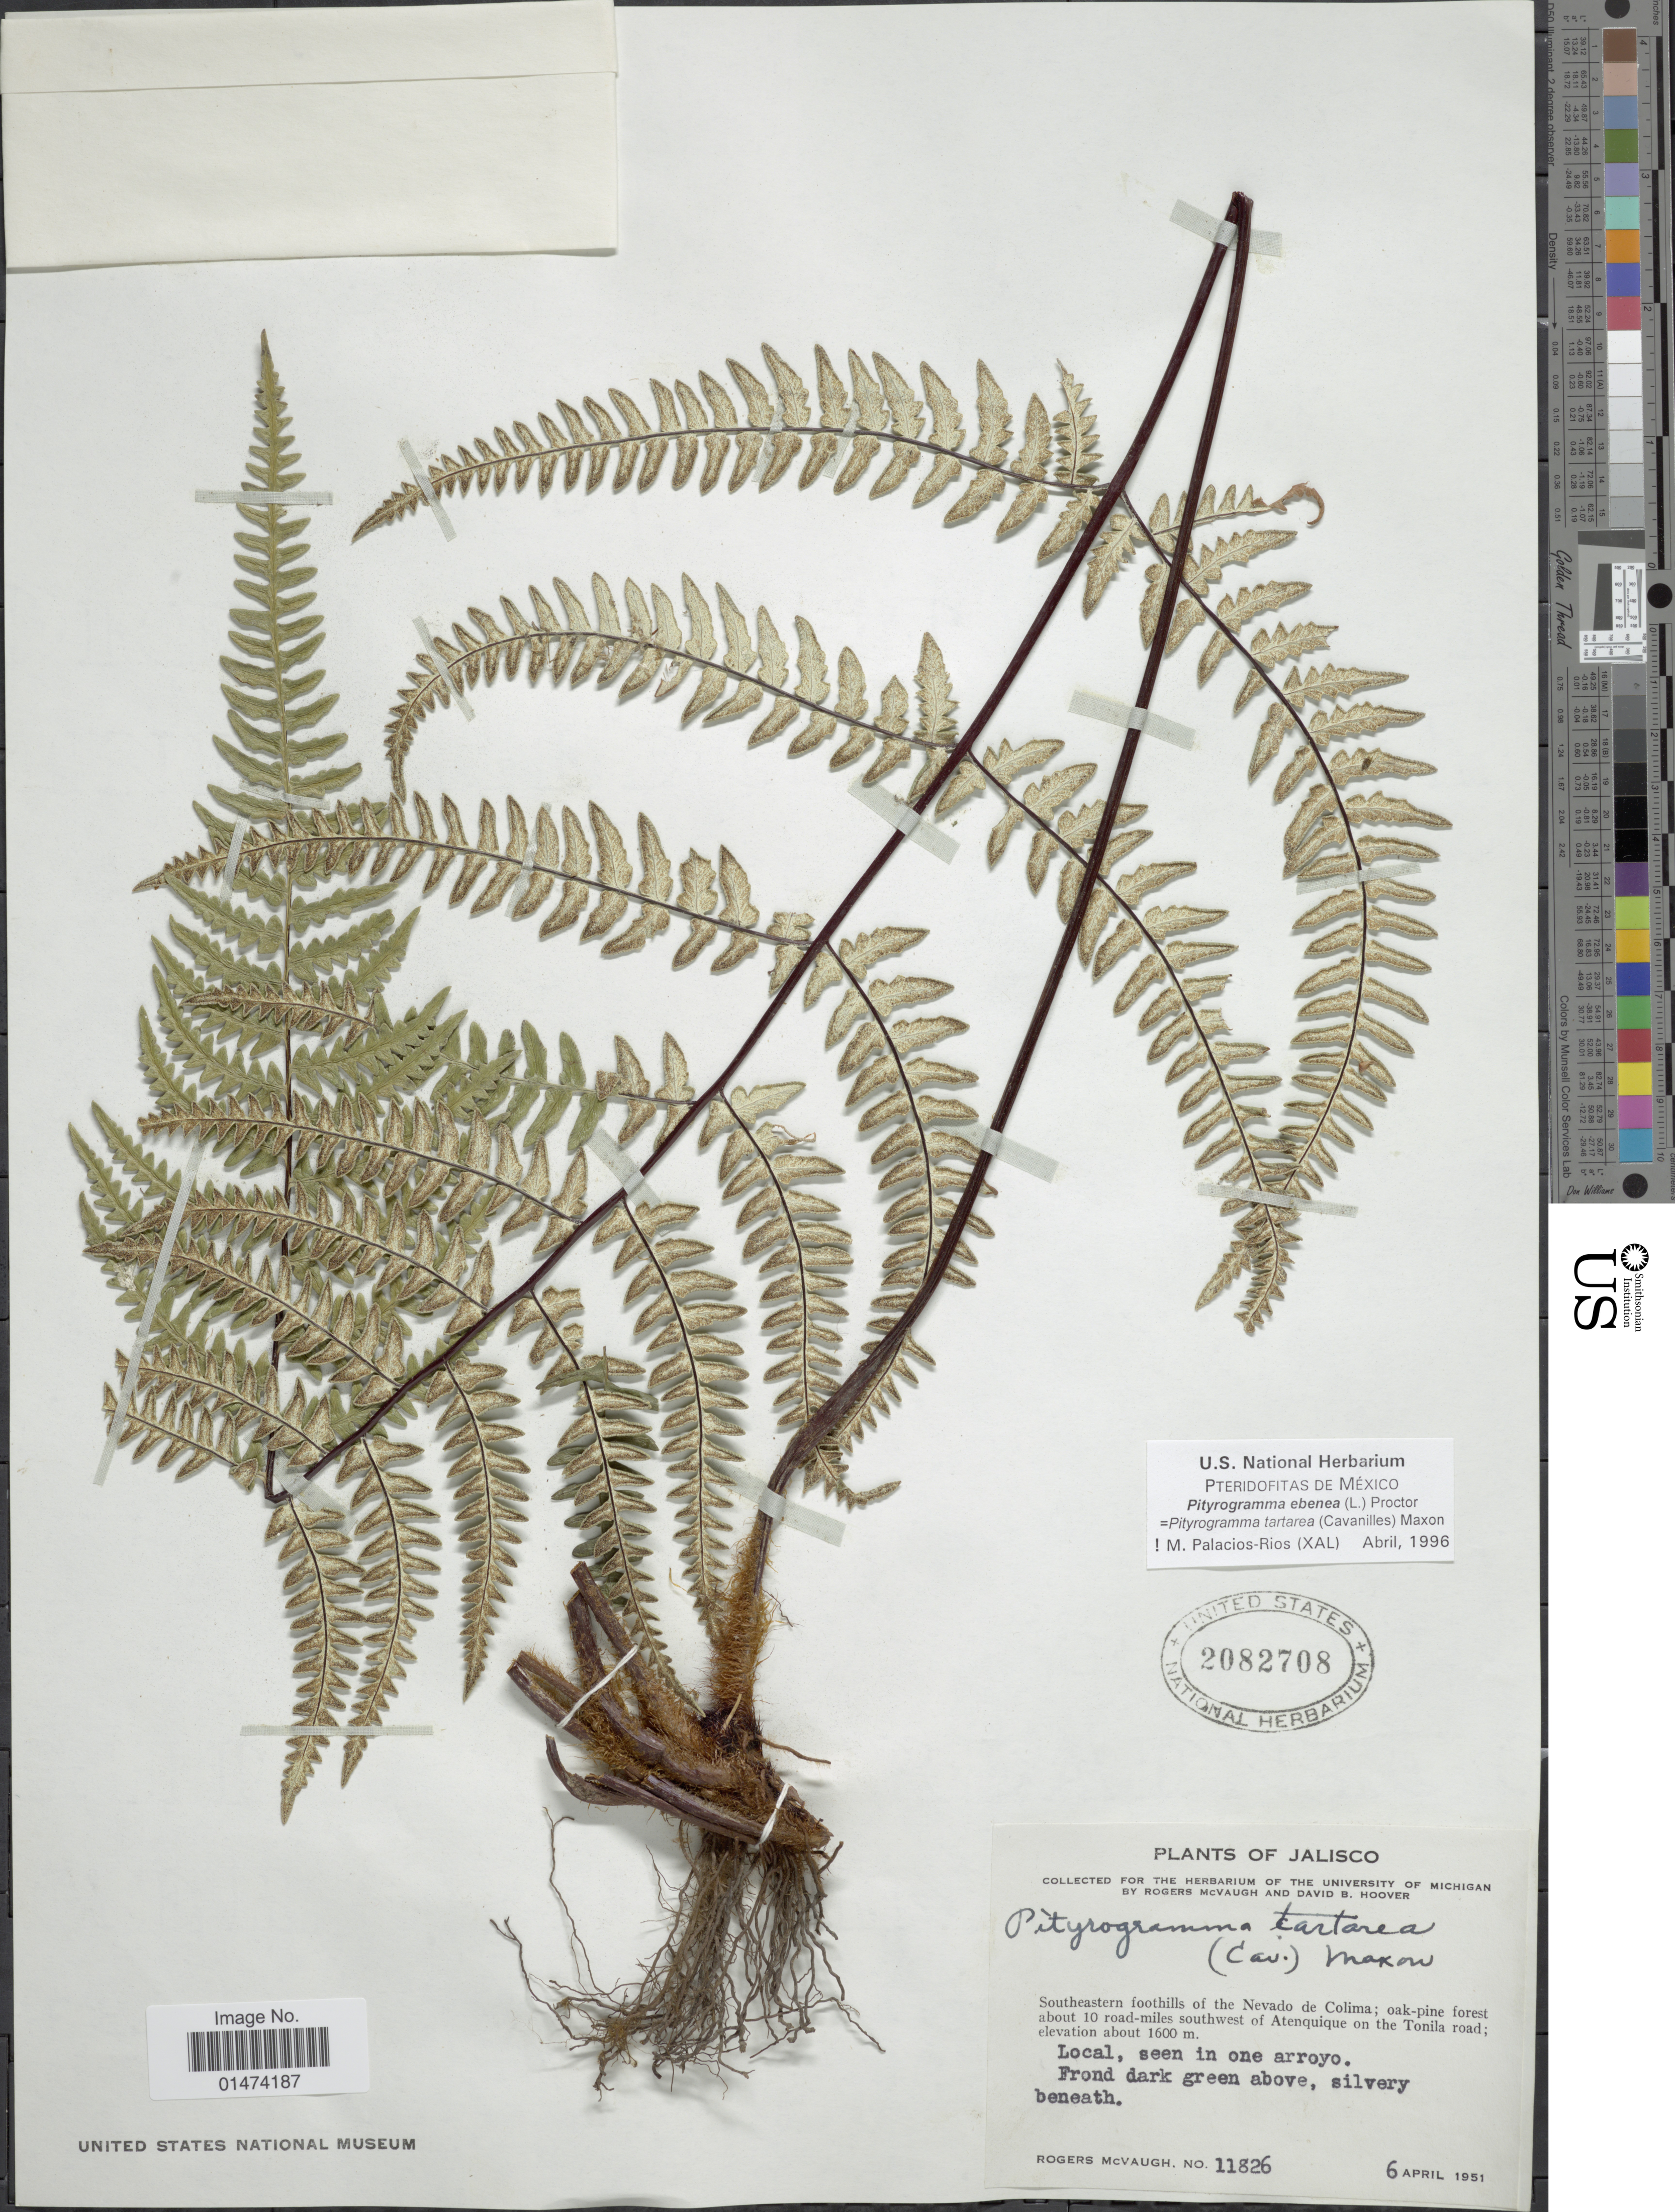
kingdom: Plantae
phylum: Tracheophyta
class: Polypodiopsida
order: Polypodiales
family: Pteridaceae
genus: Pityrogramma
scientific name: Pityrogramma tartarea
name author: (Cav.) Maxon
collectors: R. McVaugh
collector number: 11826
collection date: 1951-04-06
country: Mexico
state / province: Jalisco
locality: Southeastern foothills of the Nevado de Colima; oak-pine forest about 10 road-miles southwest of Atenquique on the tonilla road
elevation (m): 1600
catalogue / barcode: US 2082708